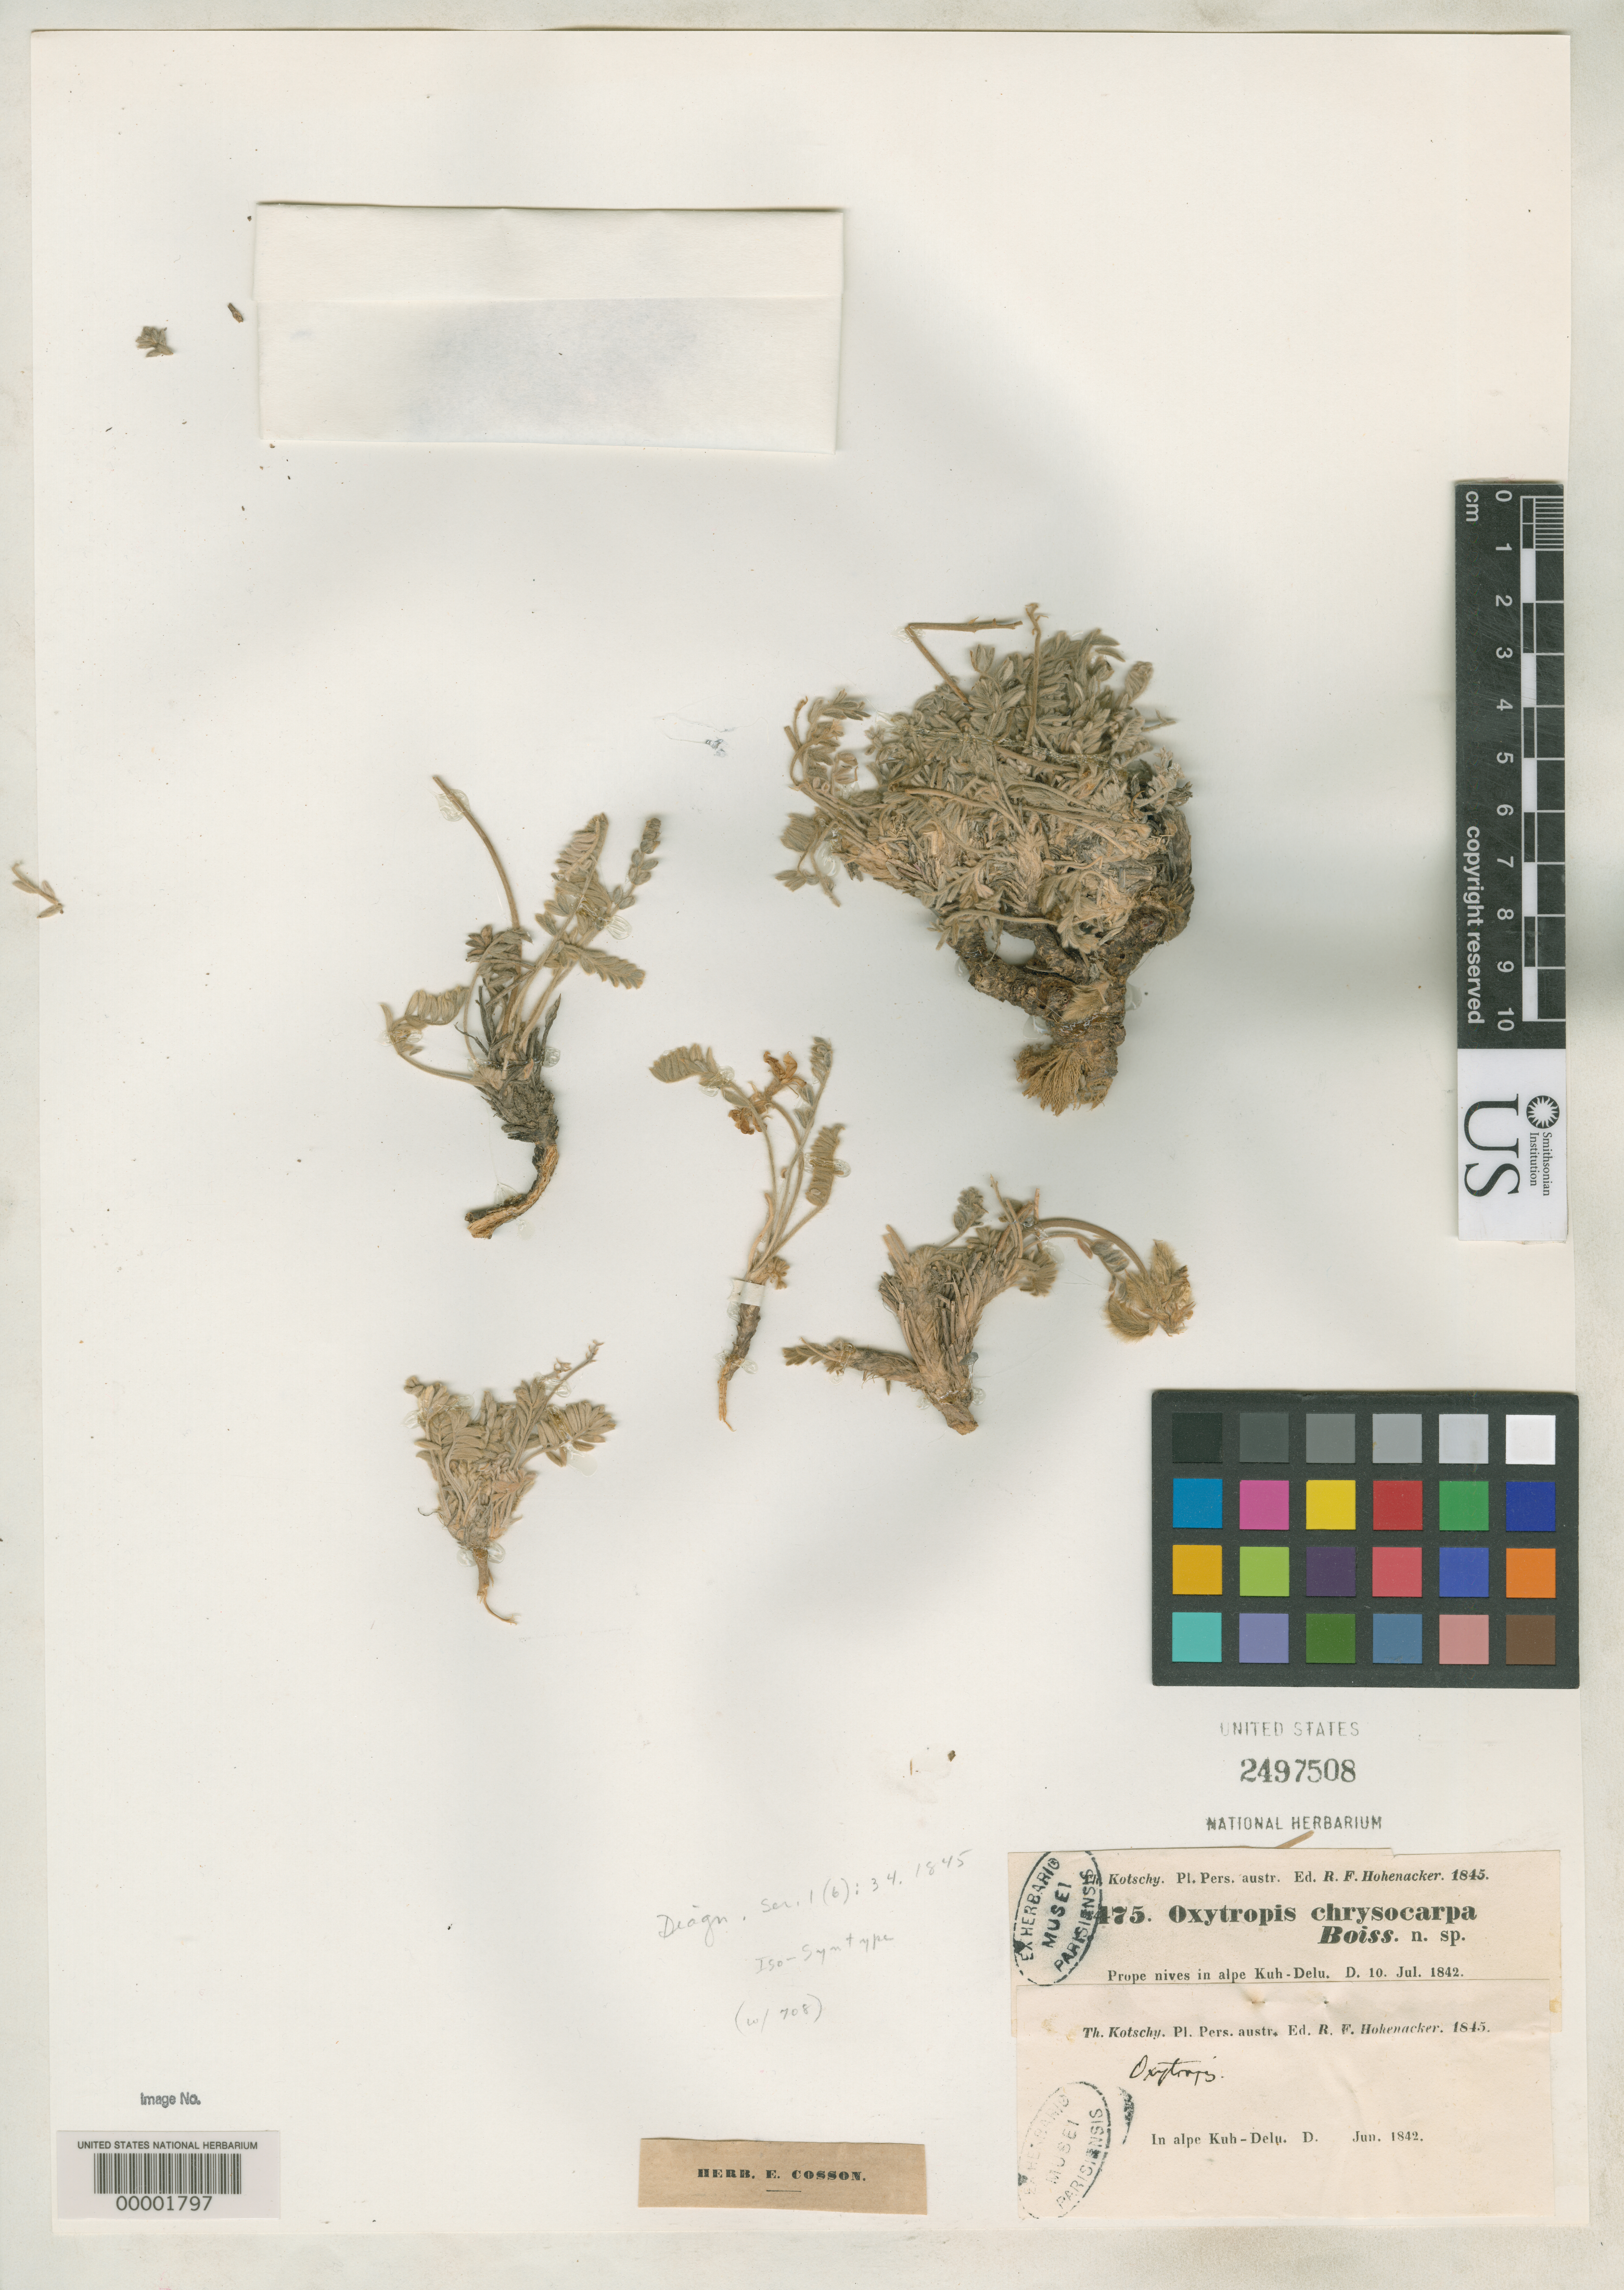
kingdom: Plantae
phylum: Tracheophyta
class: Magnoliopsida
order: Fabales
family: Fabaceae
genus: Oxytropis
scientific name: Oxytropis chrysocarpa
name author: Boiss.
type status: Isosyntype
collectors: K. G. Kotschy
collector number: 475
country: Iran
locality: (country as "Persia").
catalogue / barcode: US 2497508